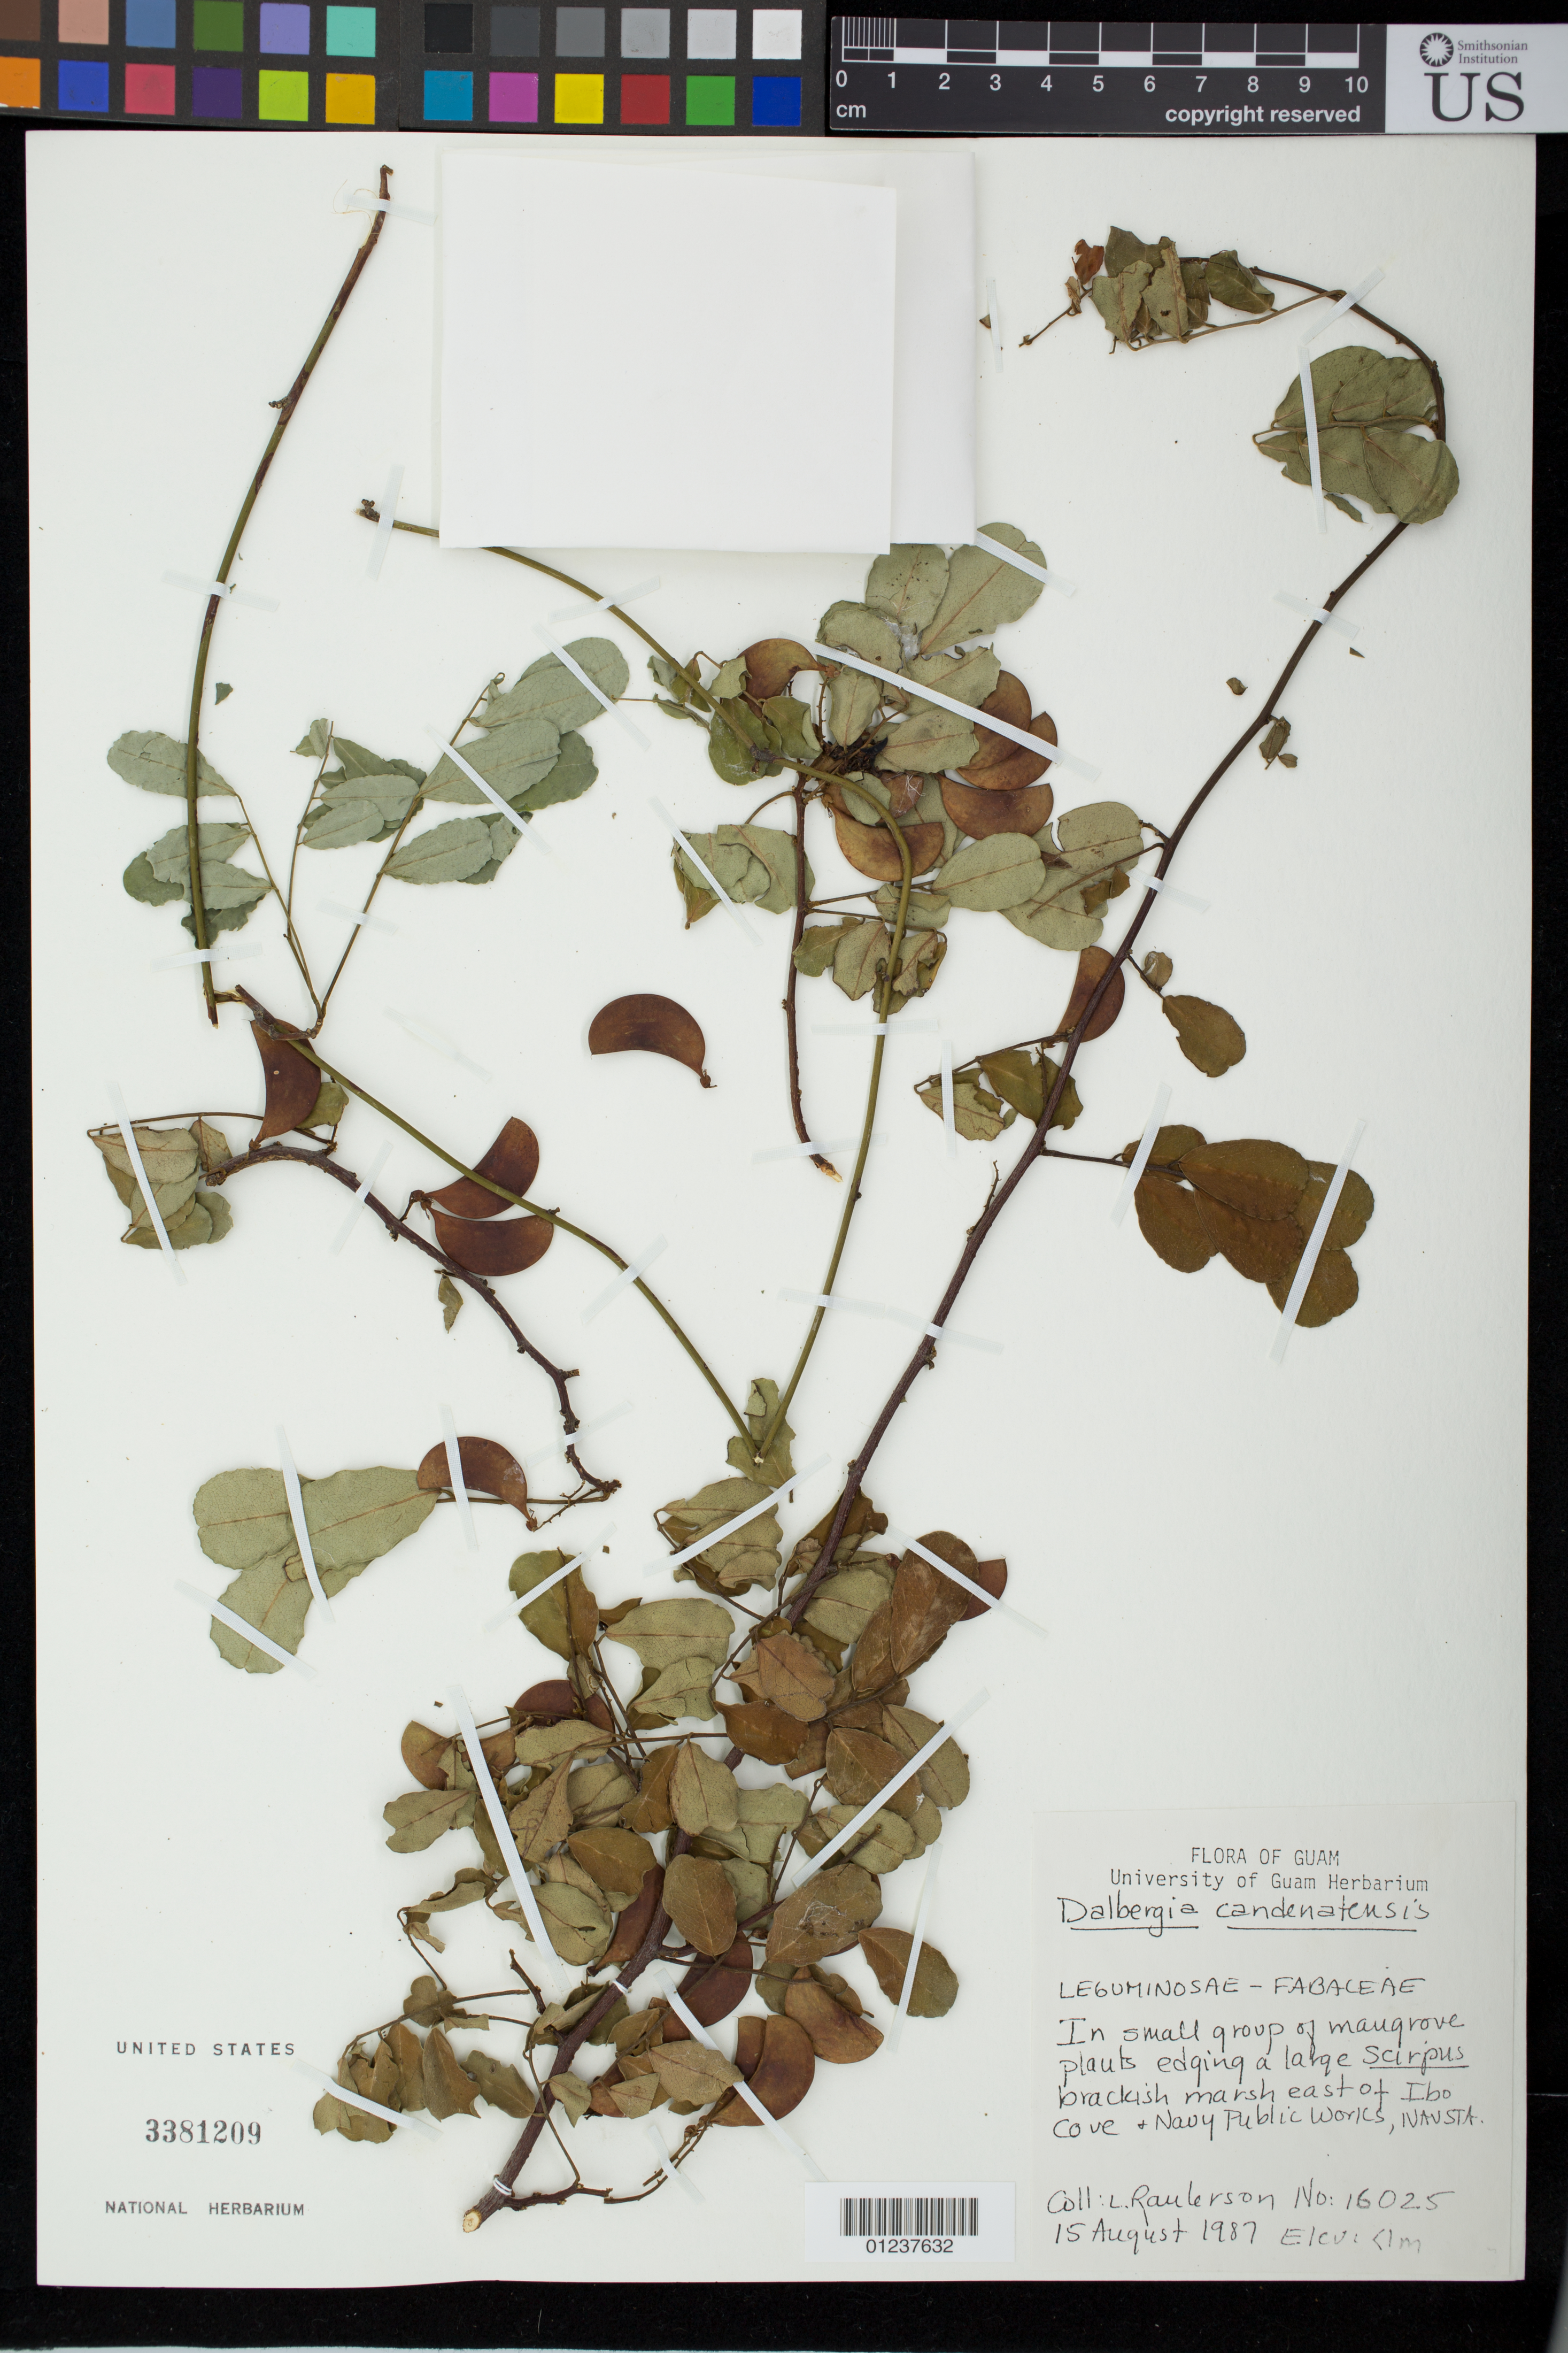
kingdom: Plantae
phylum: Tracheophyta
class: Magnoliopsida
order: Fabales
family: Fabaceae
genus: Dalbergia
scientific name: Dalbergia candenatensis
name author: (Dennst.) Pr.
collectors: L. Raulerson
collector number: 16025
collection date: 1987-08-15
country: Guam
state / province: Santa Rita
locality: East of Ibo Cove & Navy Public Works, NAVSTA.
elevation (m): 0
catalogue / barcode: US 3381209